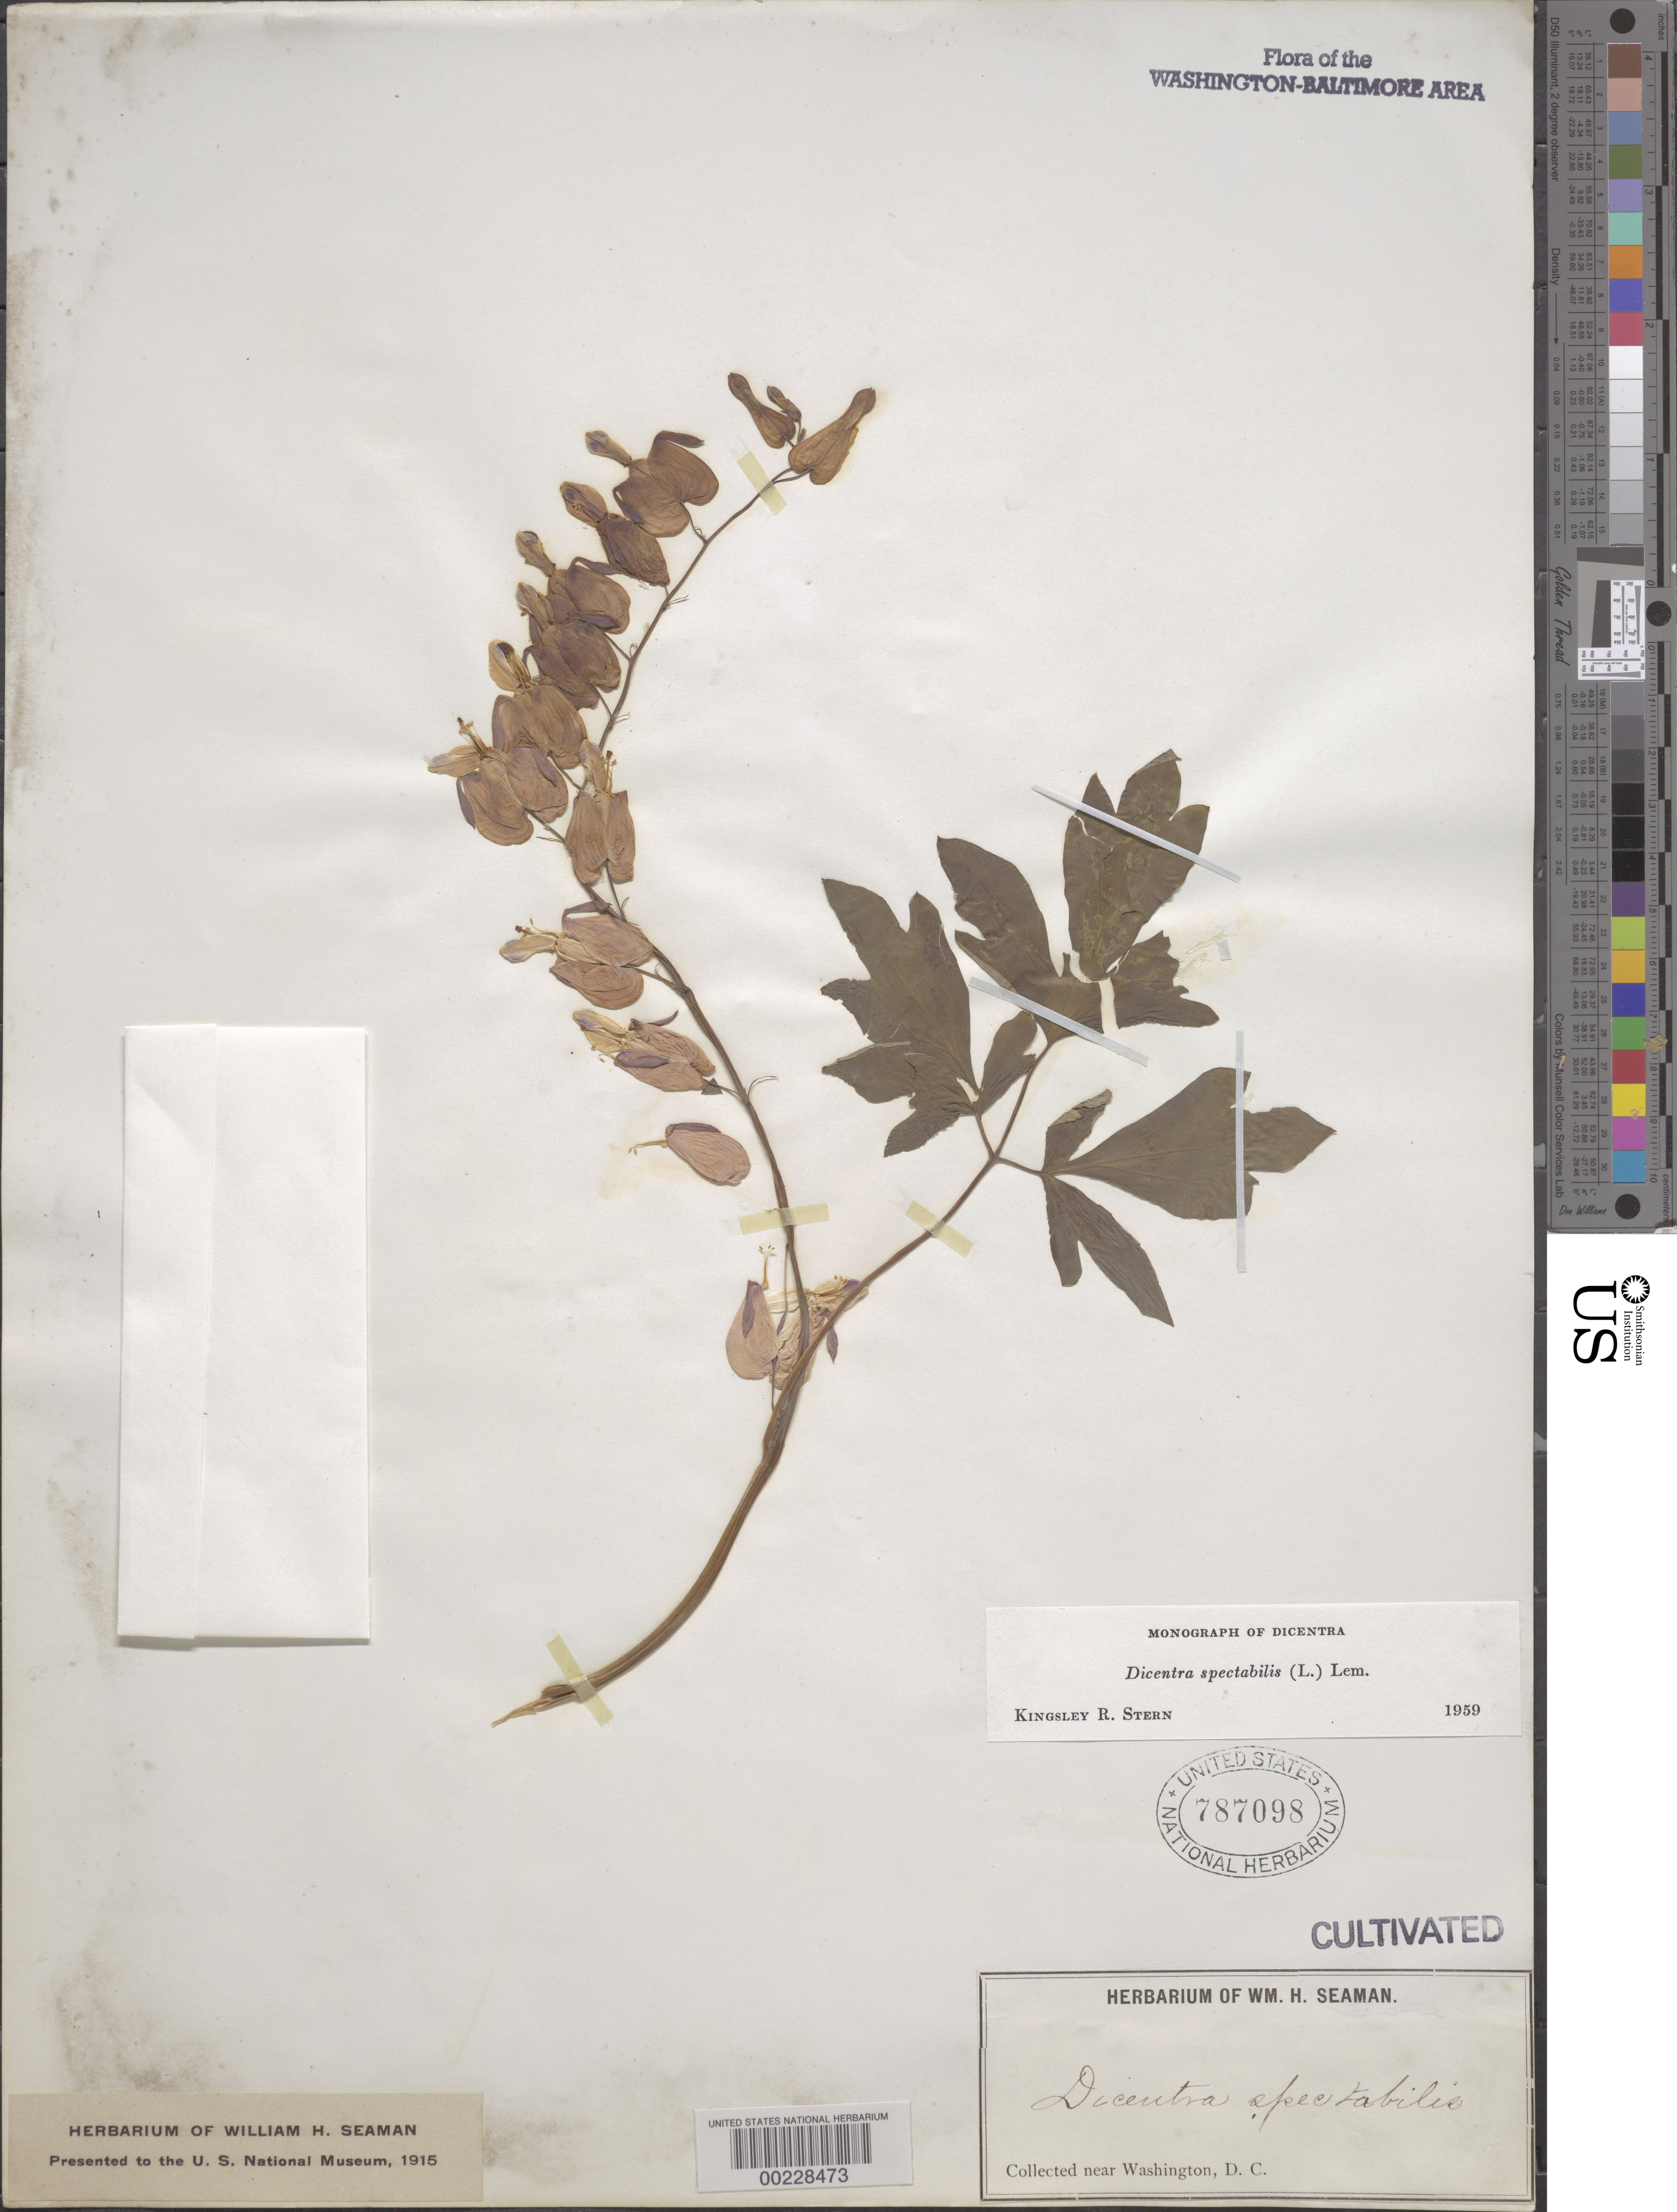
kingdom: Plantae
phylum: Tracheophyta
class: Magnoliopsida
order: Ranunculales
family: Papaveraceae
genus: Dicentra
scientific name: Dicentra spectabilis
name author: (L.) Lem.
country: United States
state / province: District of Columbia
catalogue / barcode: US 787098